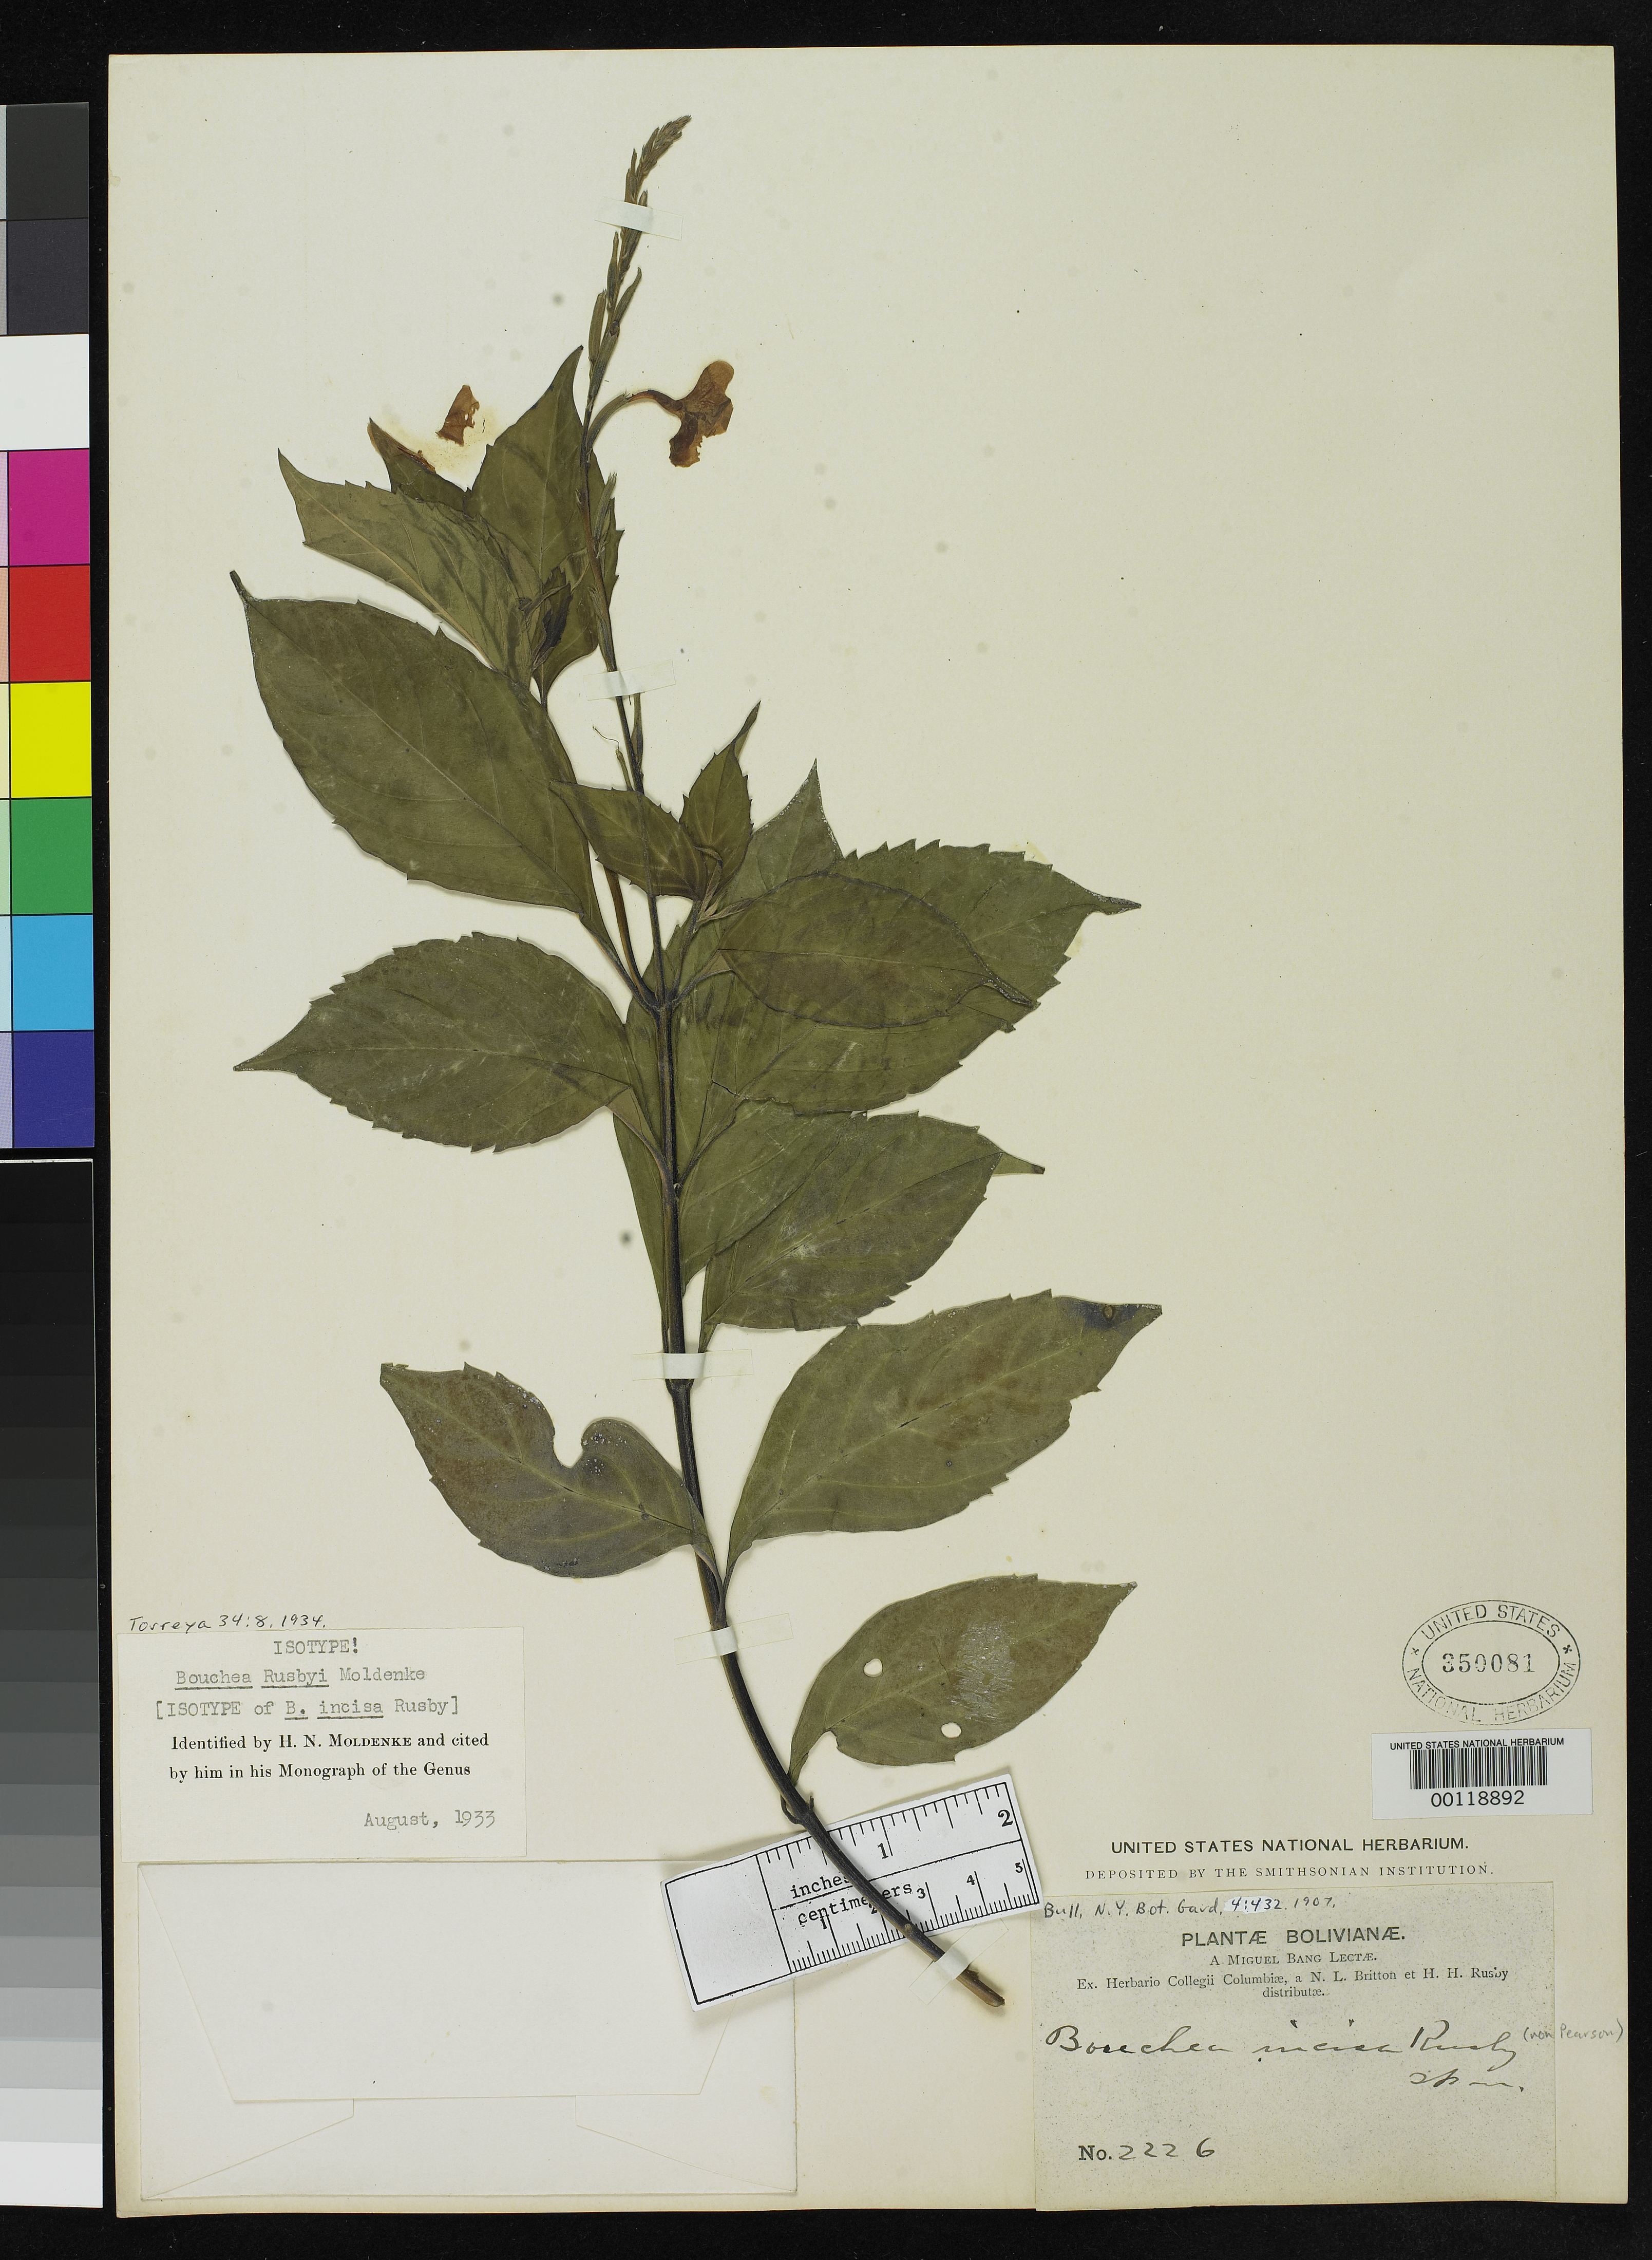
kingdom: Plantae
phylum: Tracheophyta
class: Magnoliopsida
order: Lamiales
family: Verbenaceae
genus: Bouchea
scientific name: Bouchea incisa Rusby, nom. illeg.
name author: Rusby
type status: Isotype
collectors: M. Bang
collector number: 2226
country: Bolivia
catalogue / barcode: US 350081